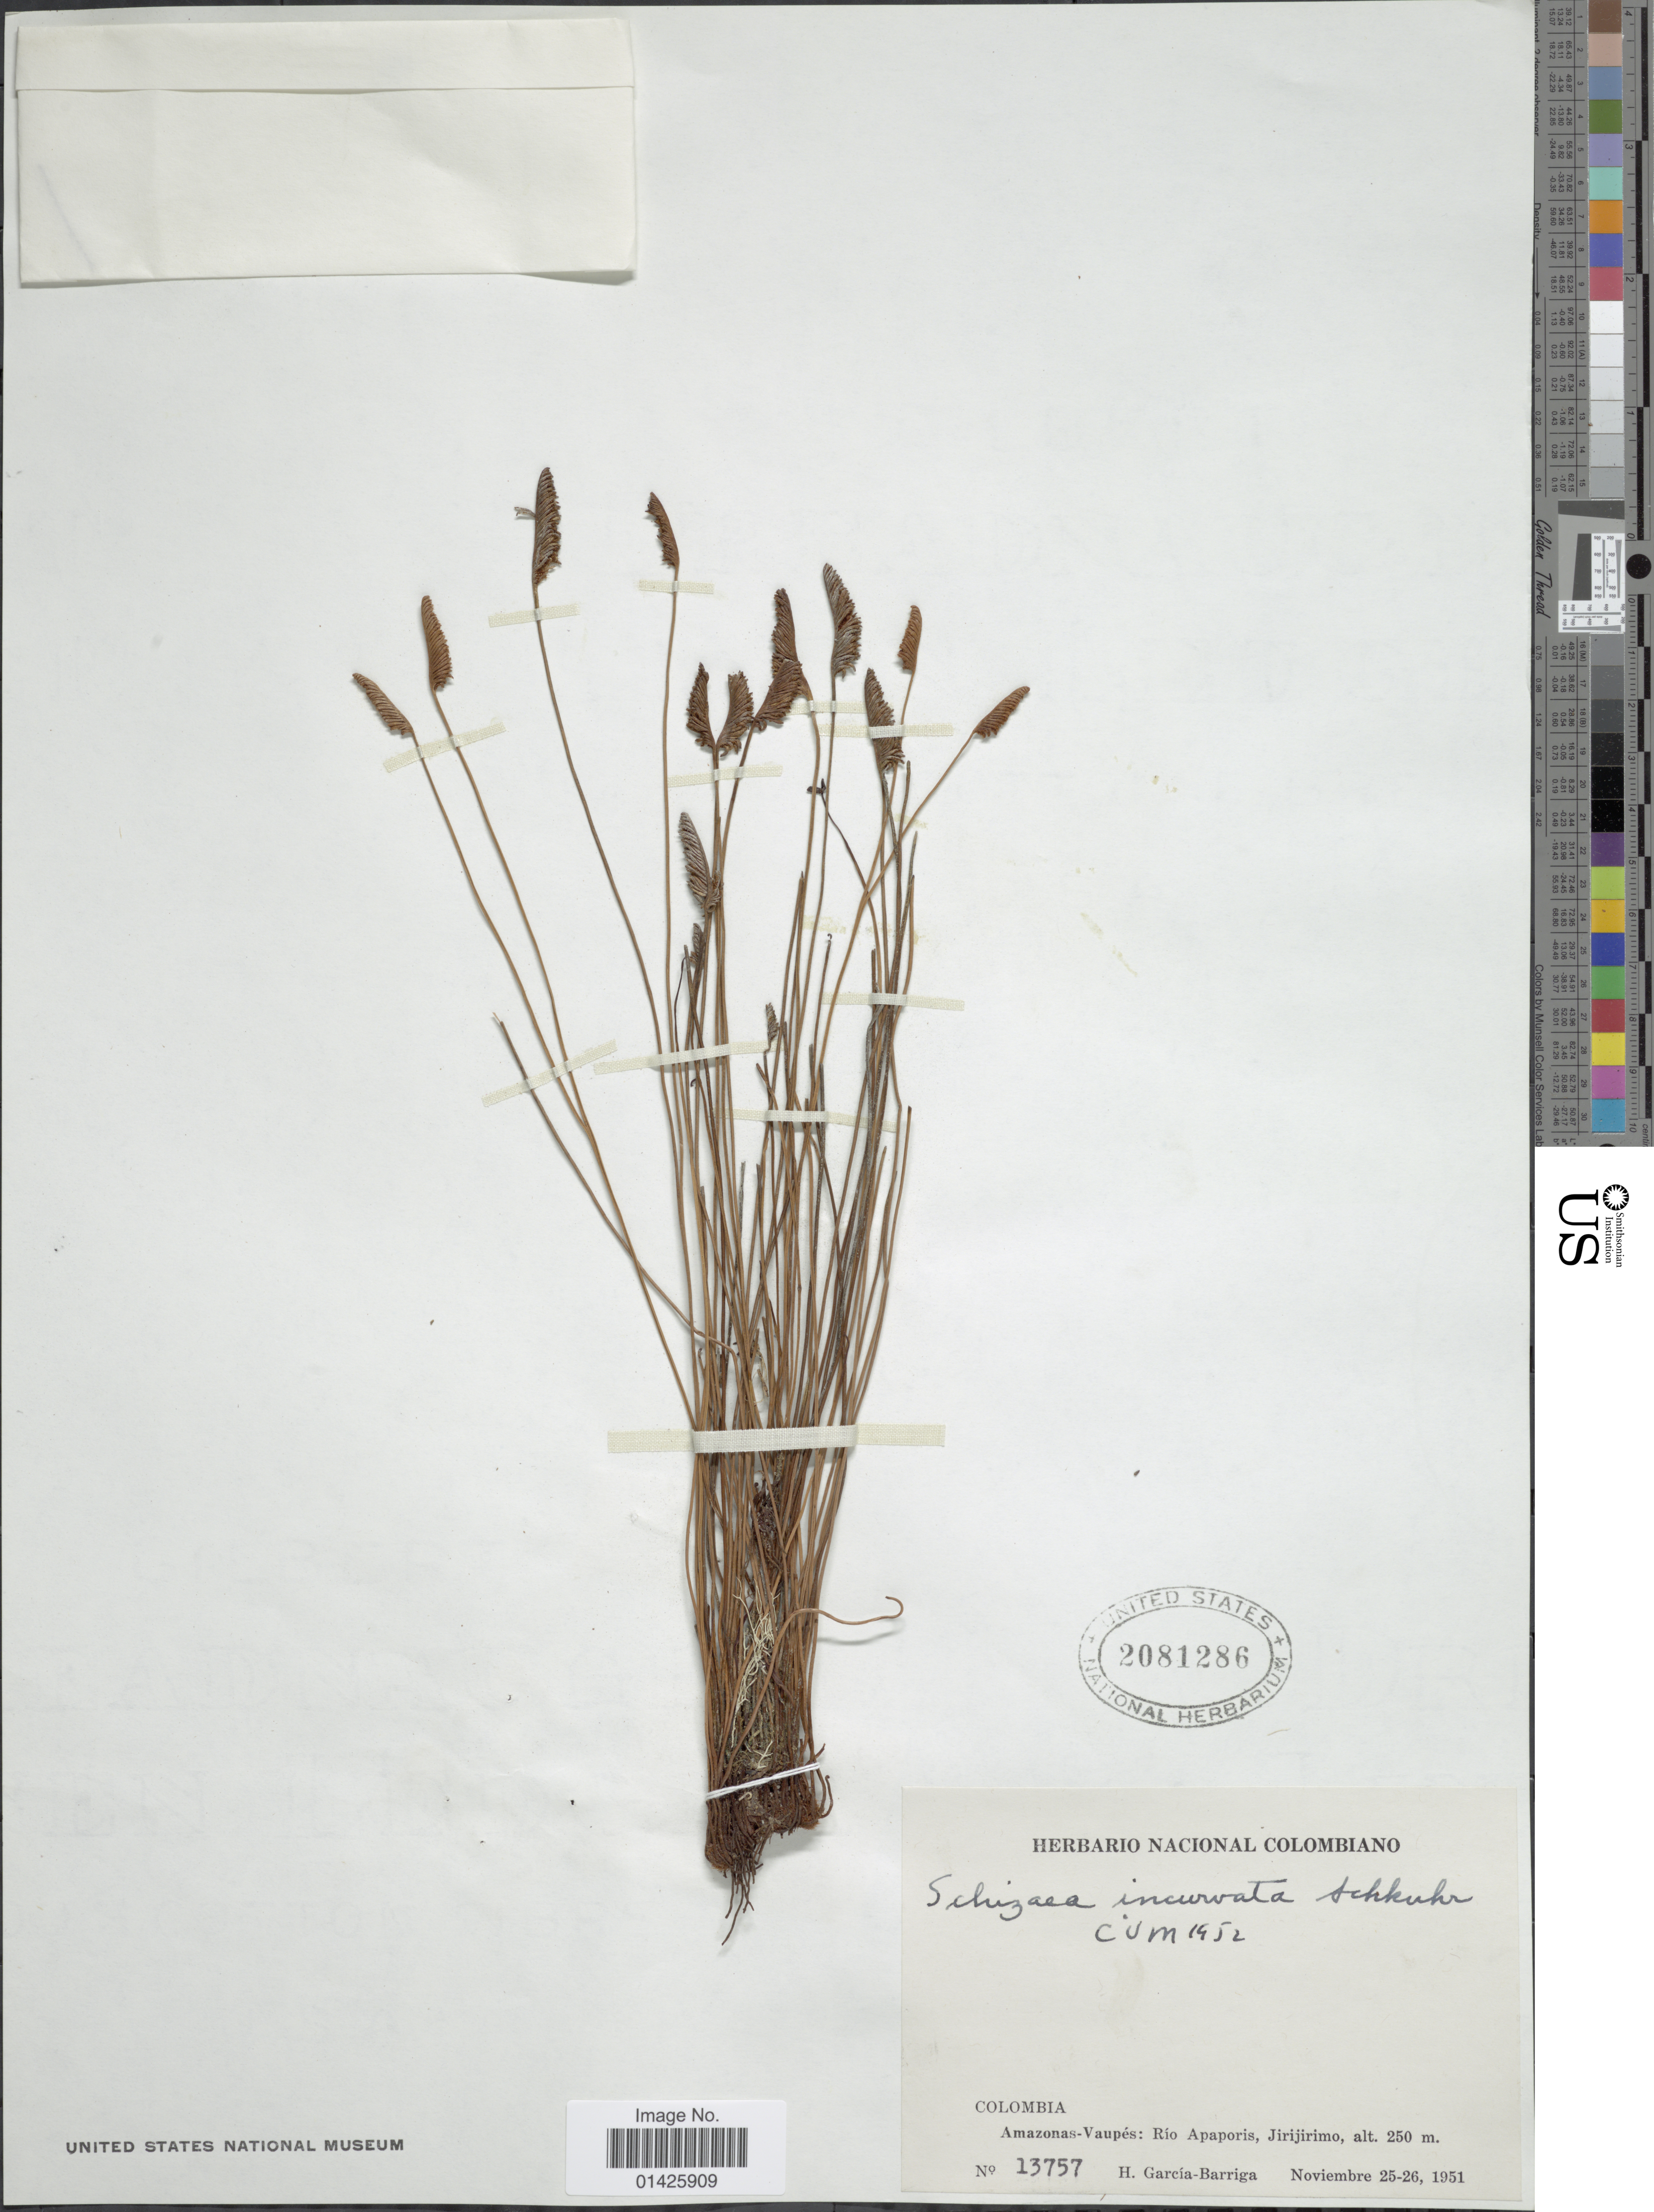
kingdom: Plantae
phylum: Tracheophyta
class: Polypodiopsida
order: Schizaeales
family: Schizaeaceae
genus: Schizaea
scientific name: Schizaea incurvata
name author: Schkuhr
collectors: H. García Barriga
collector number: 13757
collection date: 1951-11-25/1951-11-26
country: Colombia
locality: Amazonas-Vaupes: Río Apaporis, Jirijirimo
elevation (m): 250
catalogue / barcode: US 2081286